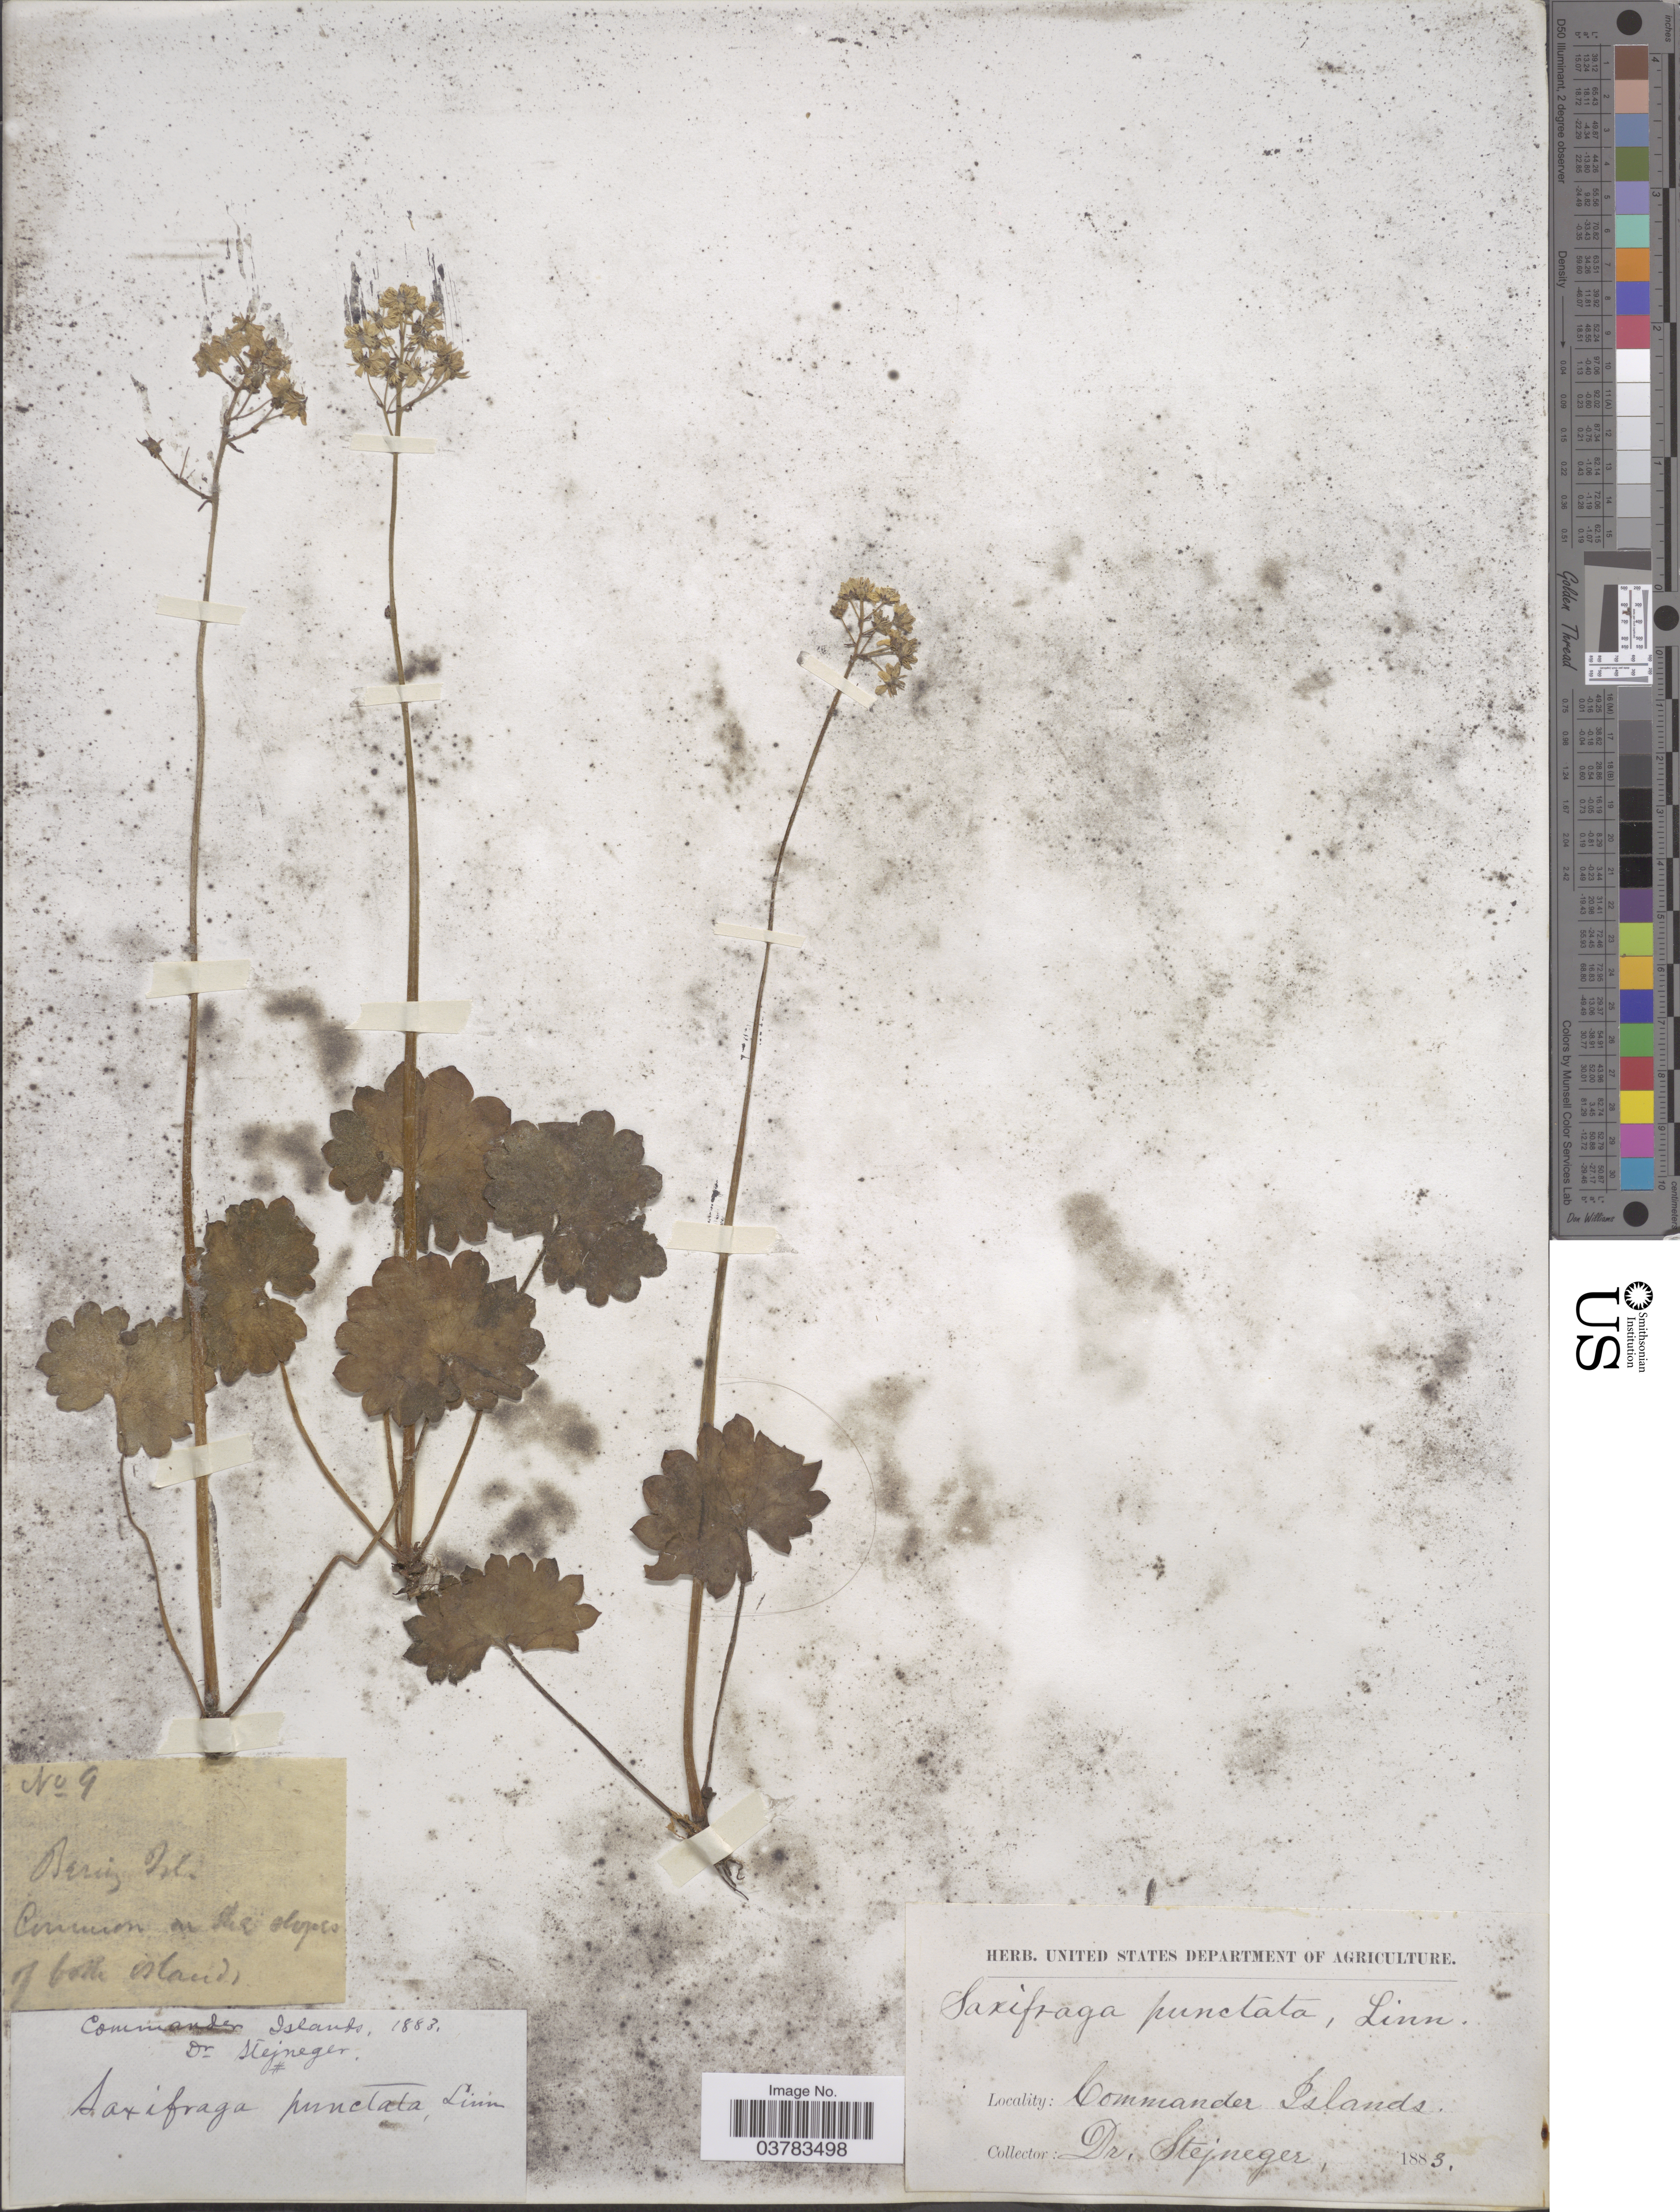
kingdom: Plantae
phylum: Tracheophyta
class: Magnoliopsida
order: Saxifragales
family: Saxifragaceae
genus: Micranthes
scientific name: Micranthes punctata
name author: (L.) Losinsk.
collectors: L. Stejneger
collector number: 9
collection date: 1883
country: Russian Federation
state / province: Kamchatka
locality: Bering Isl. Commander Islands.